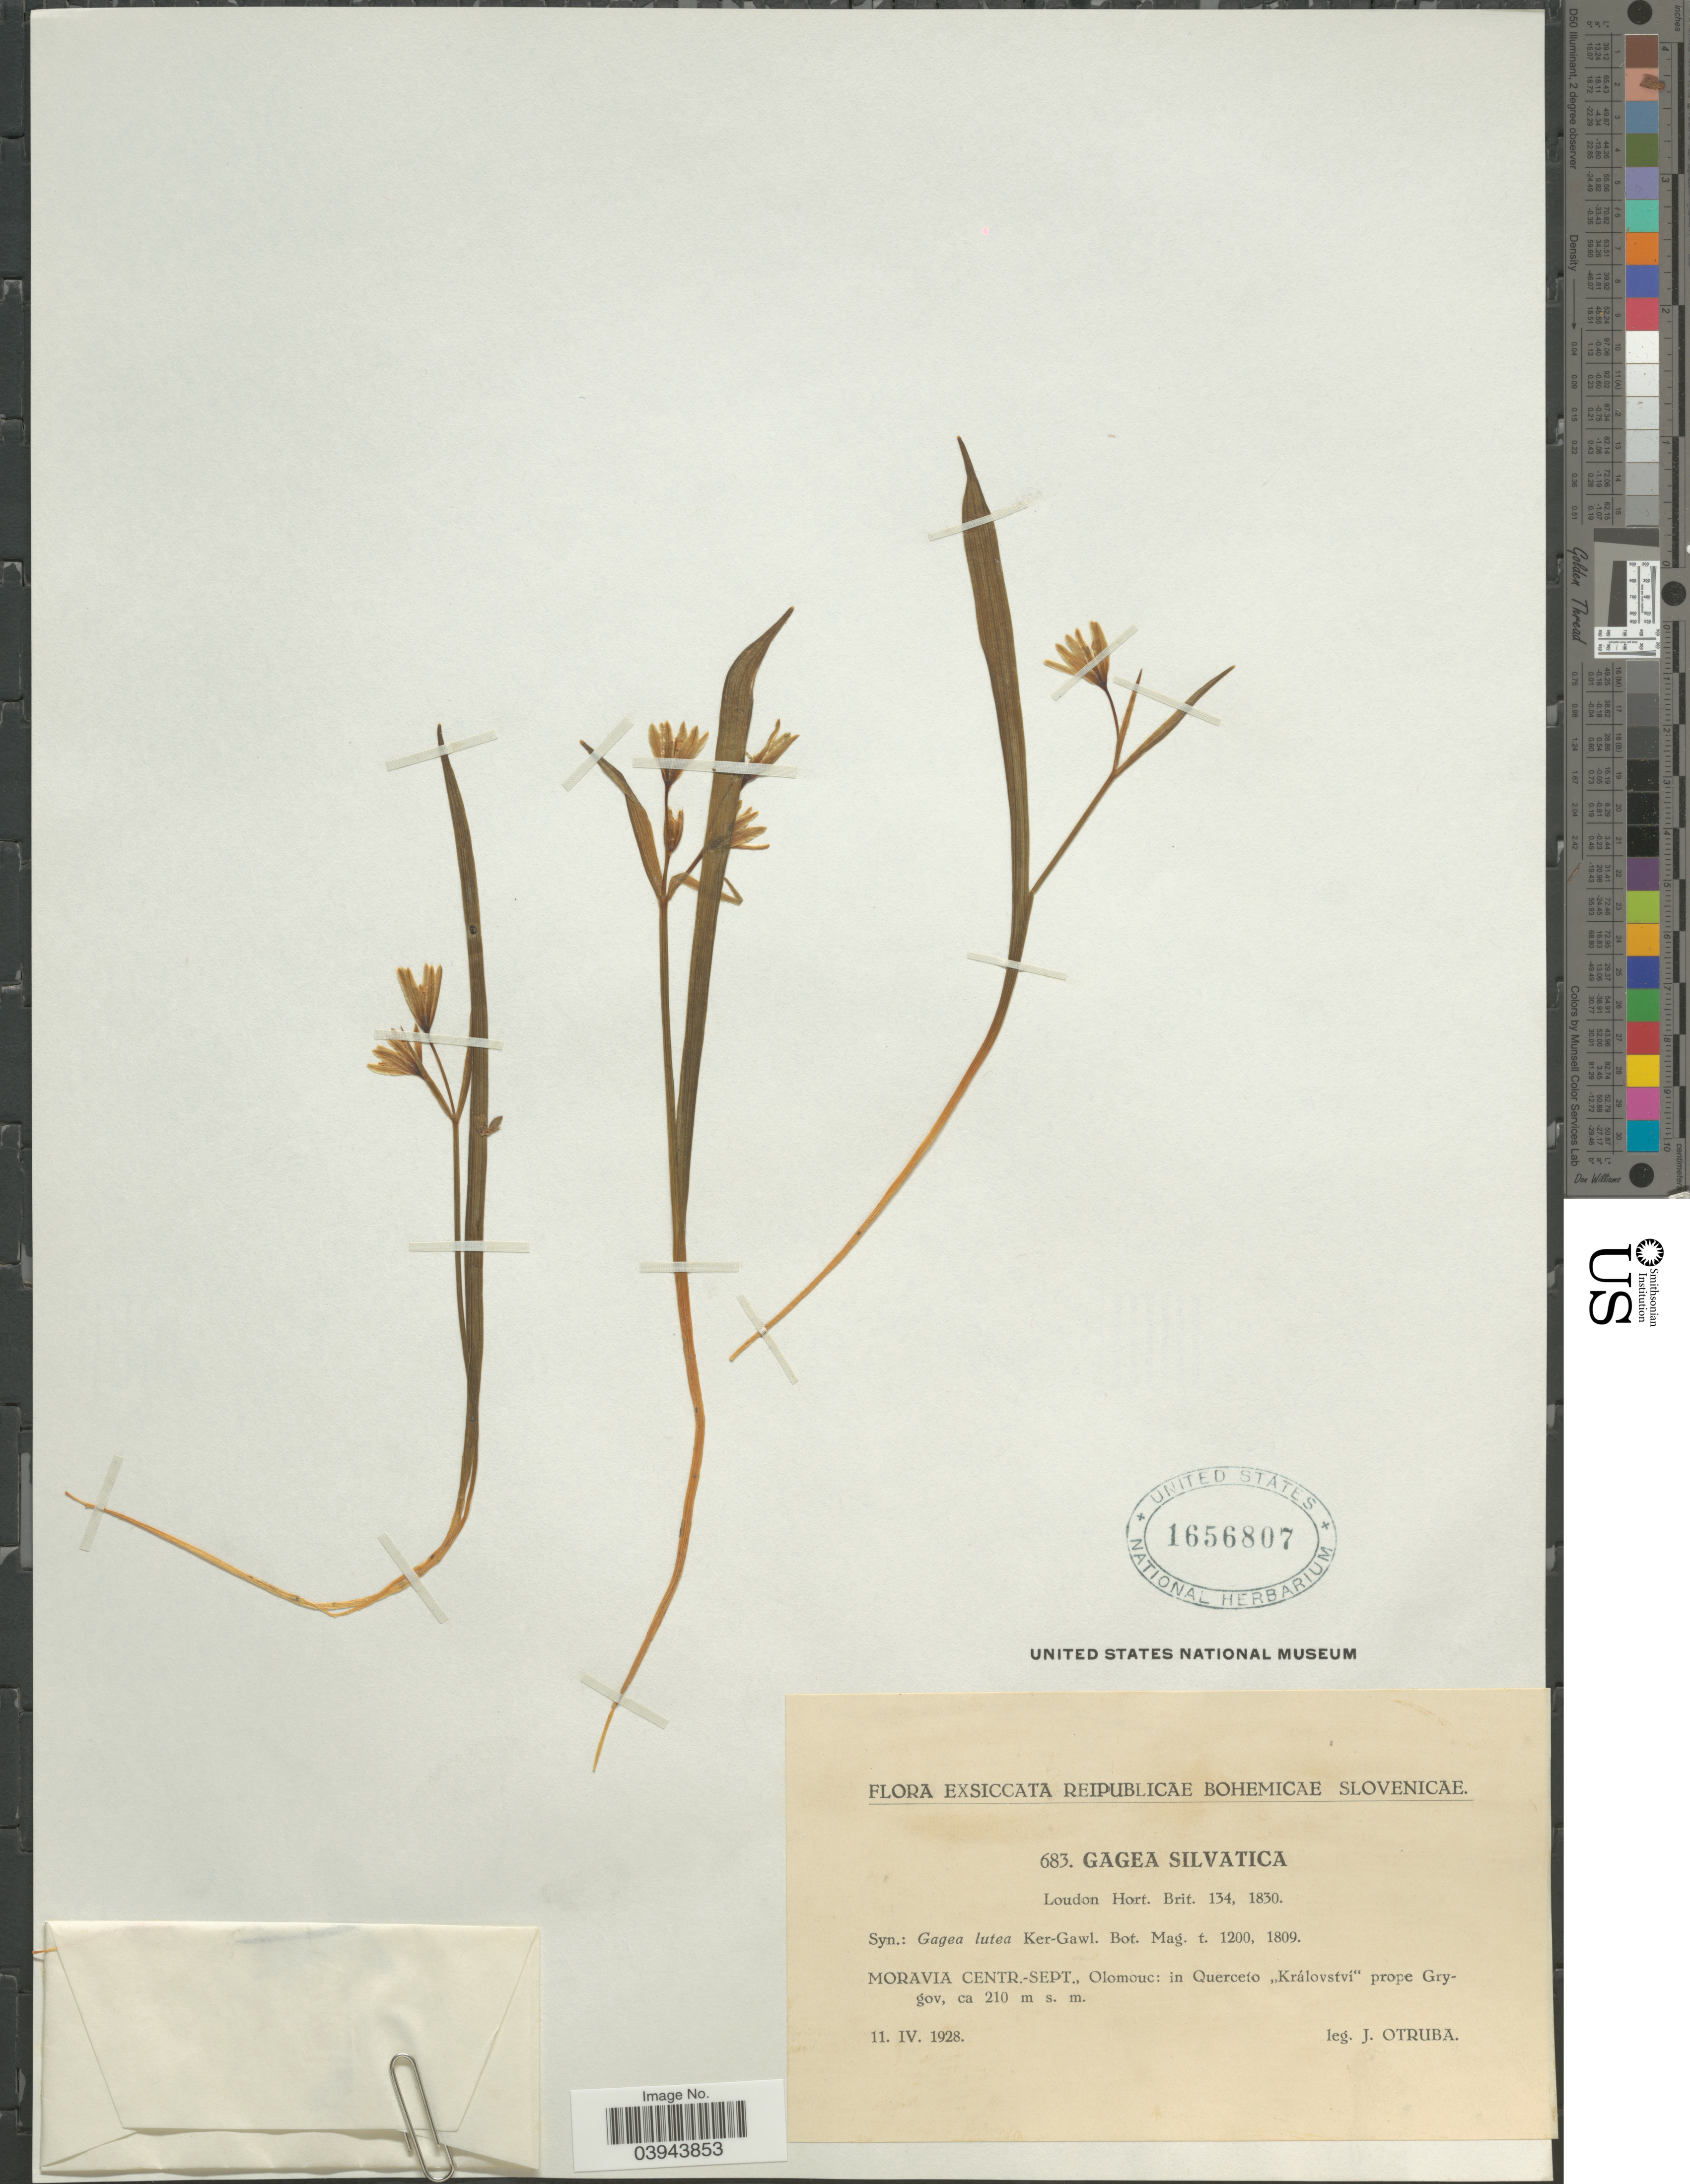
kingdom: Plantae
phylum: Tracheophyta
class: Liliopsida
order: Liliales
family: Liliaceae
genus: Gagea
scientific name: Gagea lutea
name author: (L.) Ker Gawl.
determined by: Strong, Mark T., (BOT), Smithsonian Institution - National Museum of Natural History (UNITED STATES)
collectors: J. Otruba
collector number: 683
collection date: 1928-04-11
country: Czechia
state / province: Olomouc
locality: Moravia Centr.-Sept.: in Querceto "Královstvi"prope Grygov.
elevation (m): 210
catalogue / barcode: US 1656807